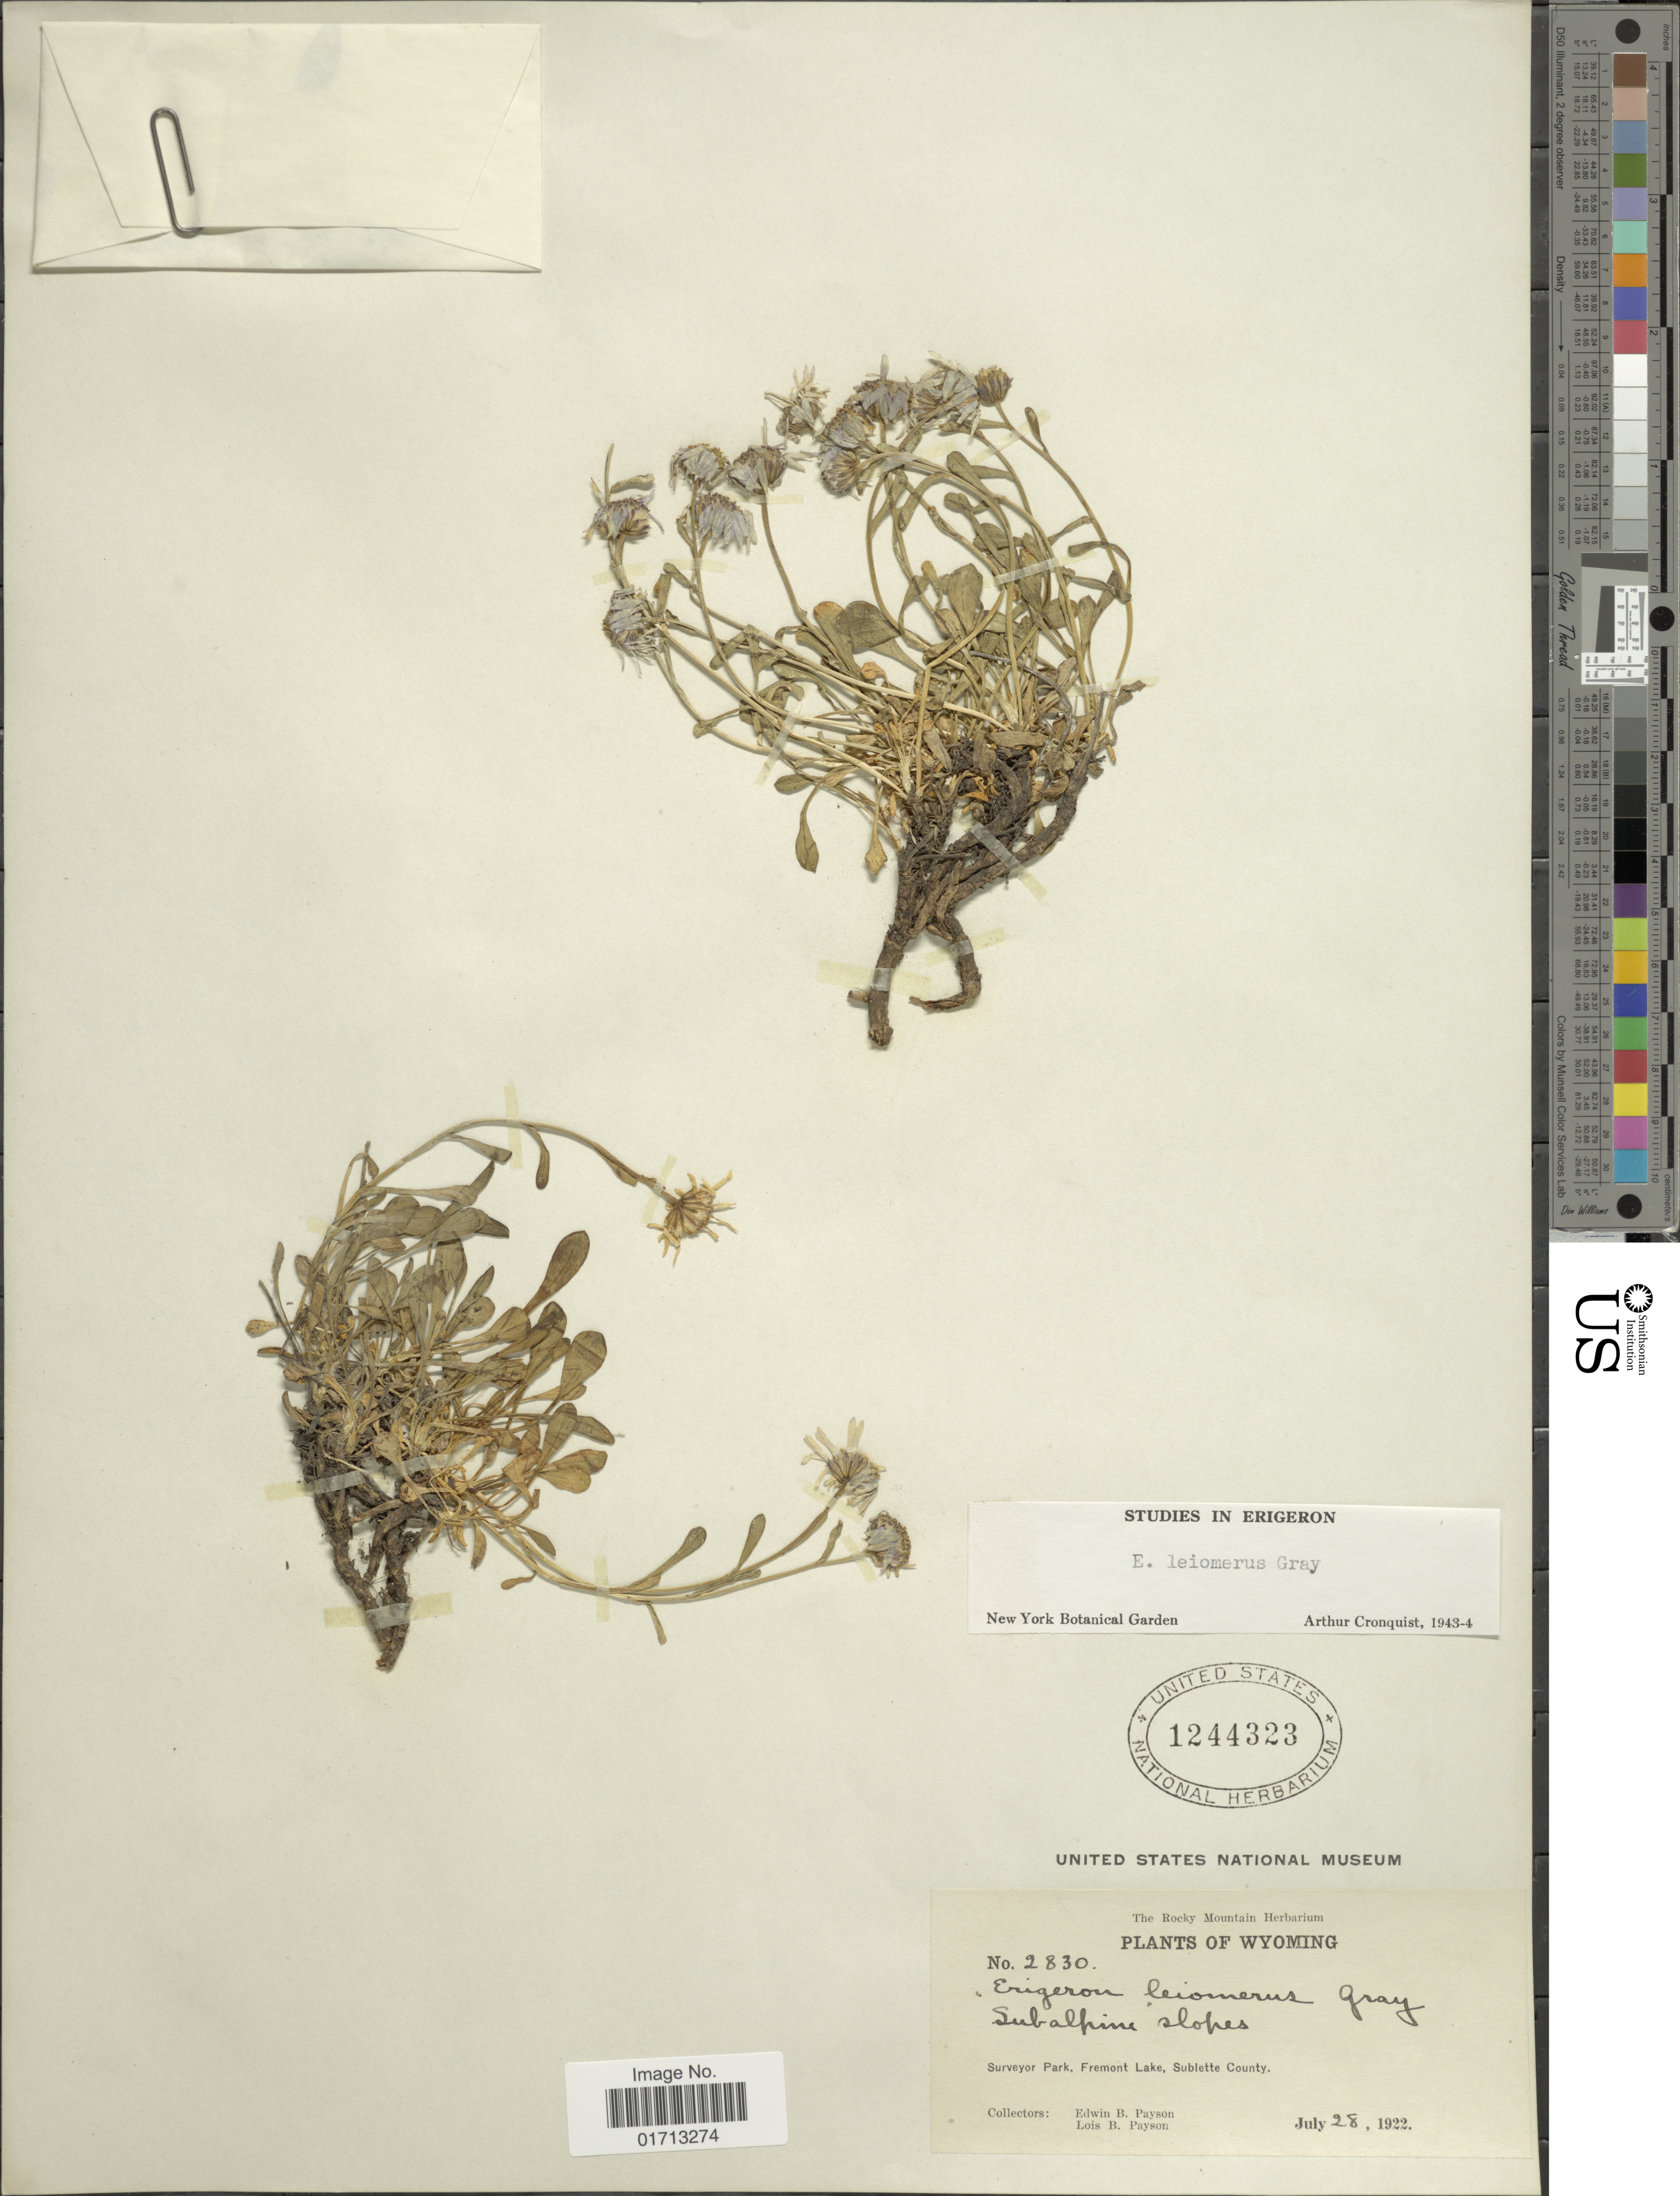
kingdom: Plantae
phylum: Tracheophyta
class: Magnoliopsida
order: Asterales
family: Asteraceae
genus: Erigeron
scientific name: Erigeron leiomerus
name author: A. Gray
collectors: E. B. Payson & L. Payson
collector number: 2830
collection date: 1922-07-28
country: United States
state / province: Wyoming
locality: Surveyor Park, Fremont Lake, Sublette County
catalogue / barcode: US 1244323